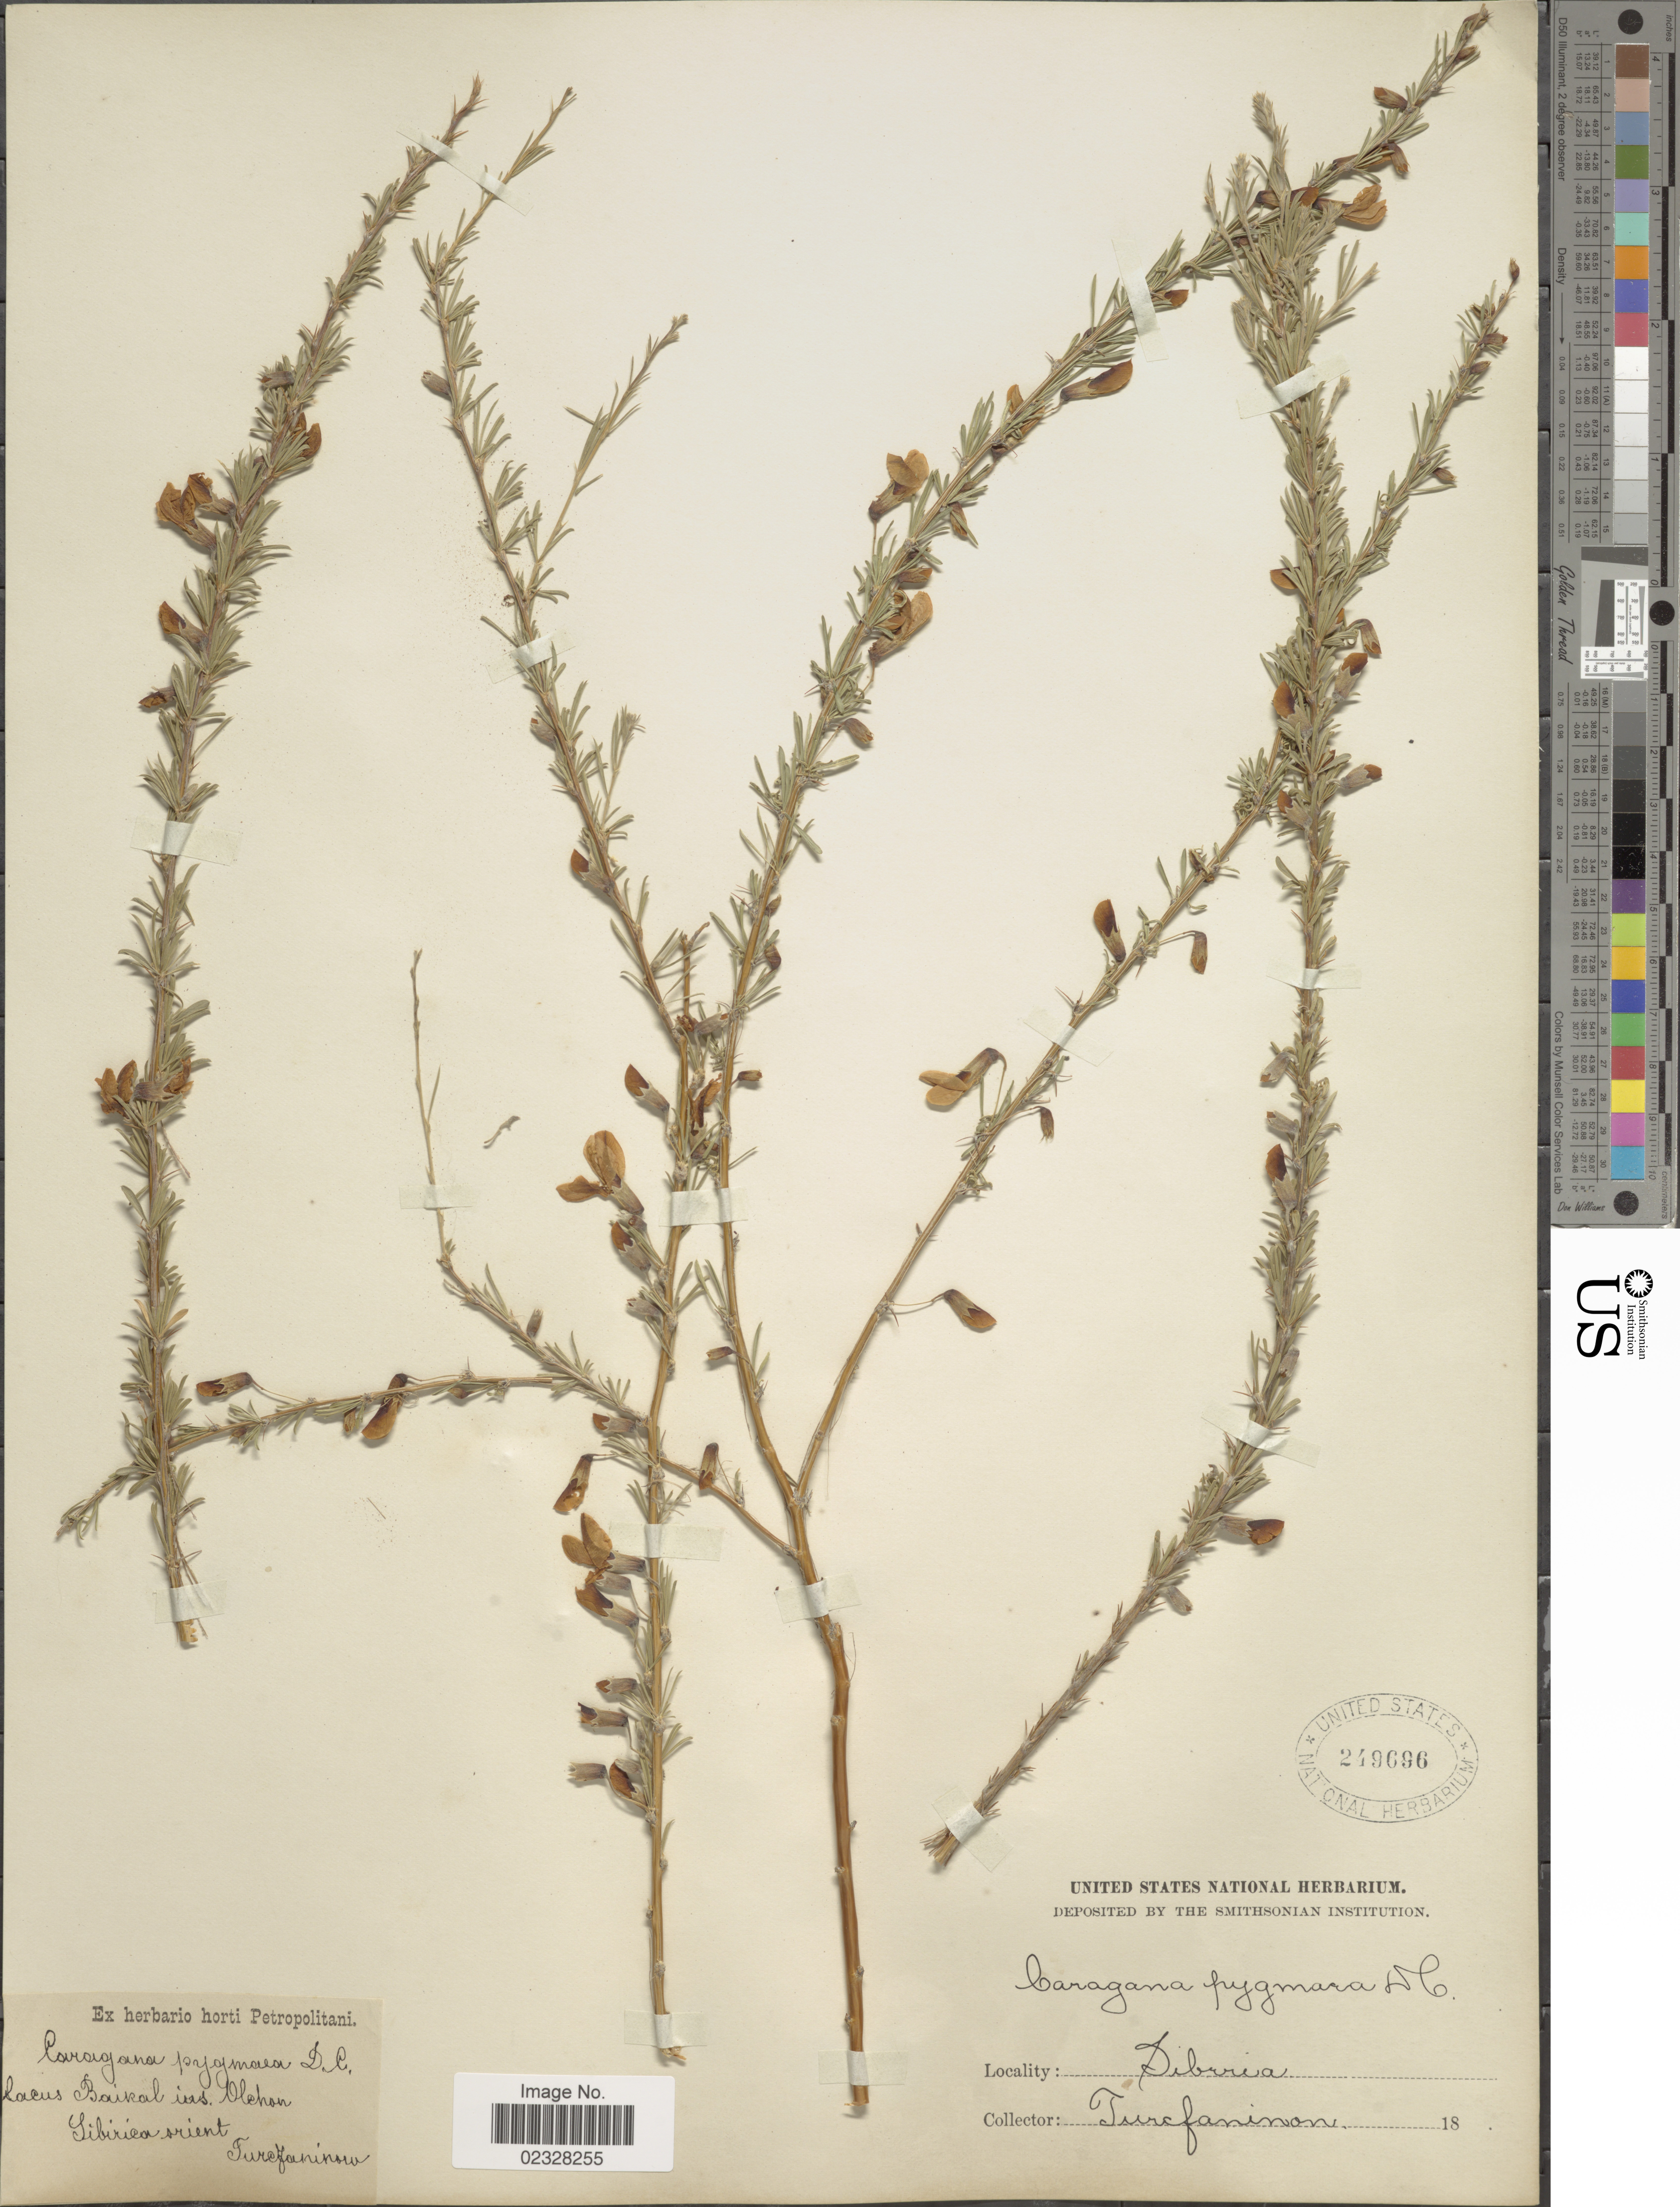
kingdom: Plantae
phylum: Tracheophyta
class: Magnoliopsida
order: Fabales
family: Fabaceae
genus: Caragana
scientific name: Caragana pygmaea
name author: (L.) DC.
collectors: Turczaninov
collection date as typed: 18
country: Russian Federation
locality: Lacus Baikal ins. Olchan, Siberia onrient.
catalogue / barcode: US 249696